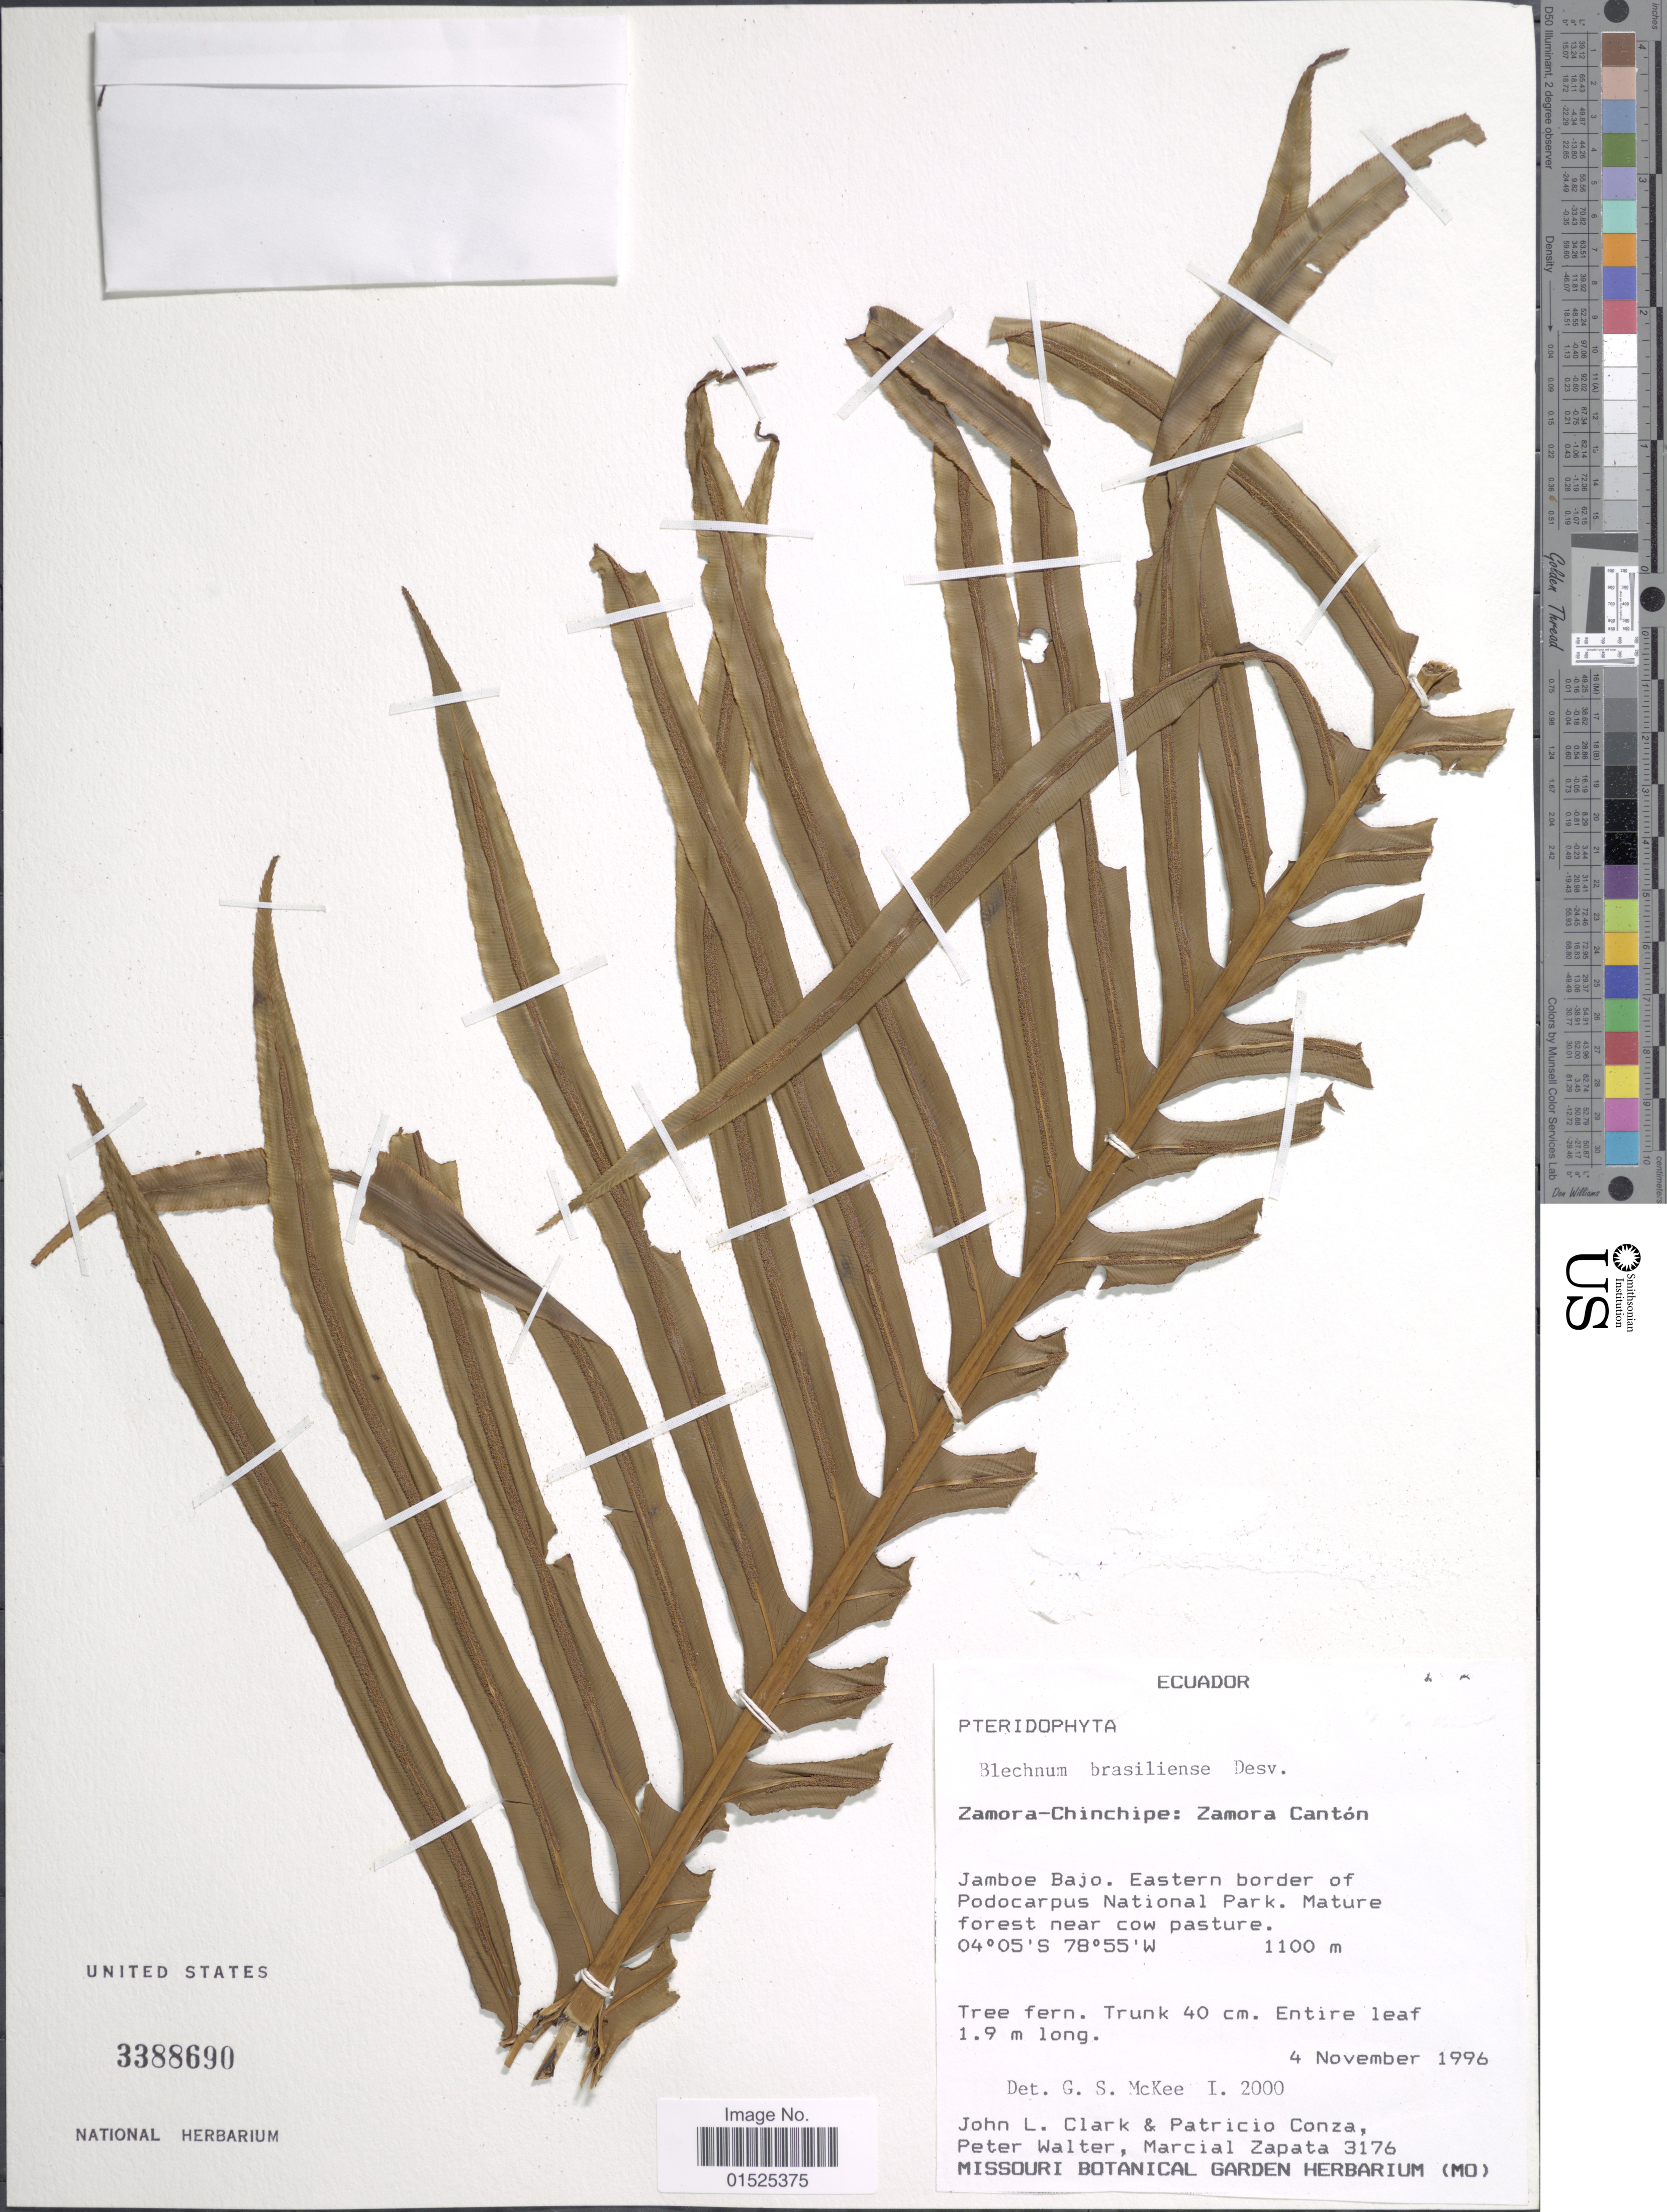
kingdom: Plantae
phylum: Tracheophyta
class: Polypodiopsida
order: Polypodiales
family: Blechnaceae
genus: Blechnum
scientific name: Blechnum brasiliense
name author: Desv.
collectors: J. L. Clark, P. Conza, P. Walter & M. Zapata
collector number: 3176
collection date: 1996-11-04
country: Ecuador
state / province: Zamora-Chinchipe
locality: Zamora Cantón. Jamboe Bajo. Eastern border of Podocarpus National Park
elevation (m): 1100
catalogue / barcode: US 3388690